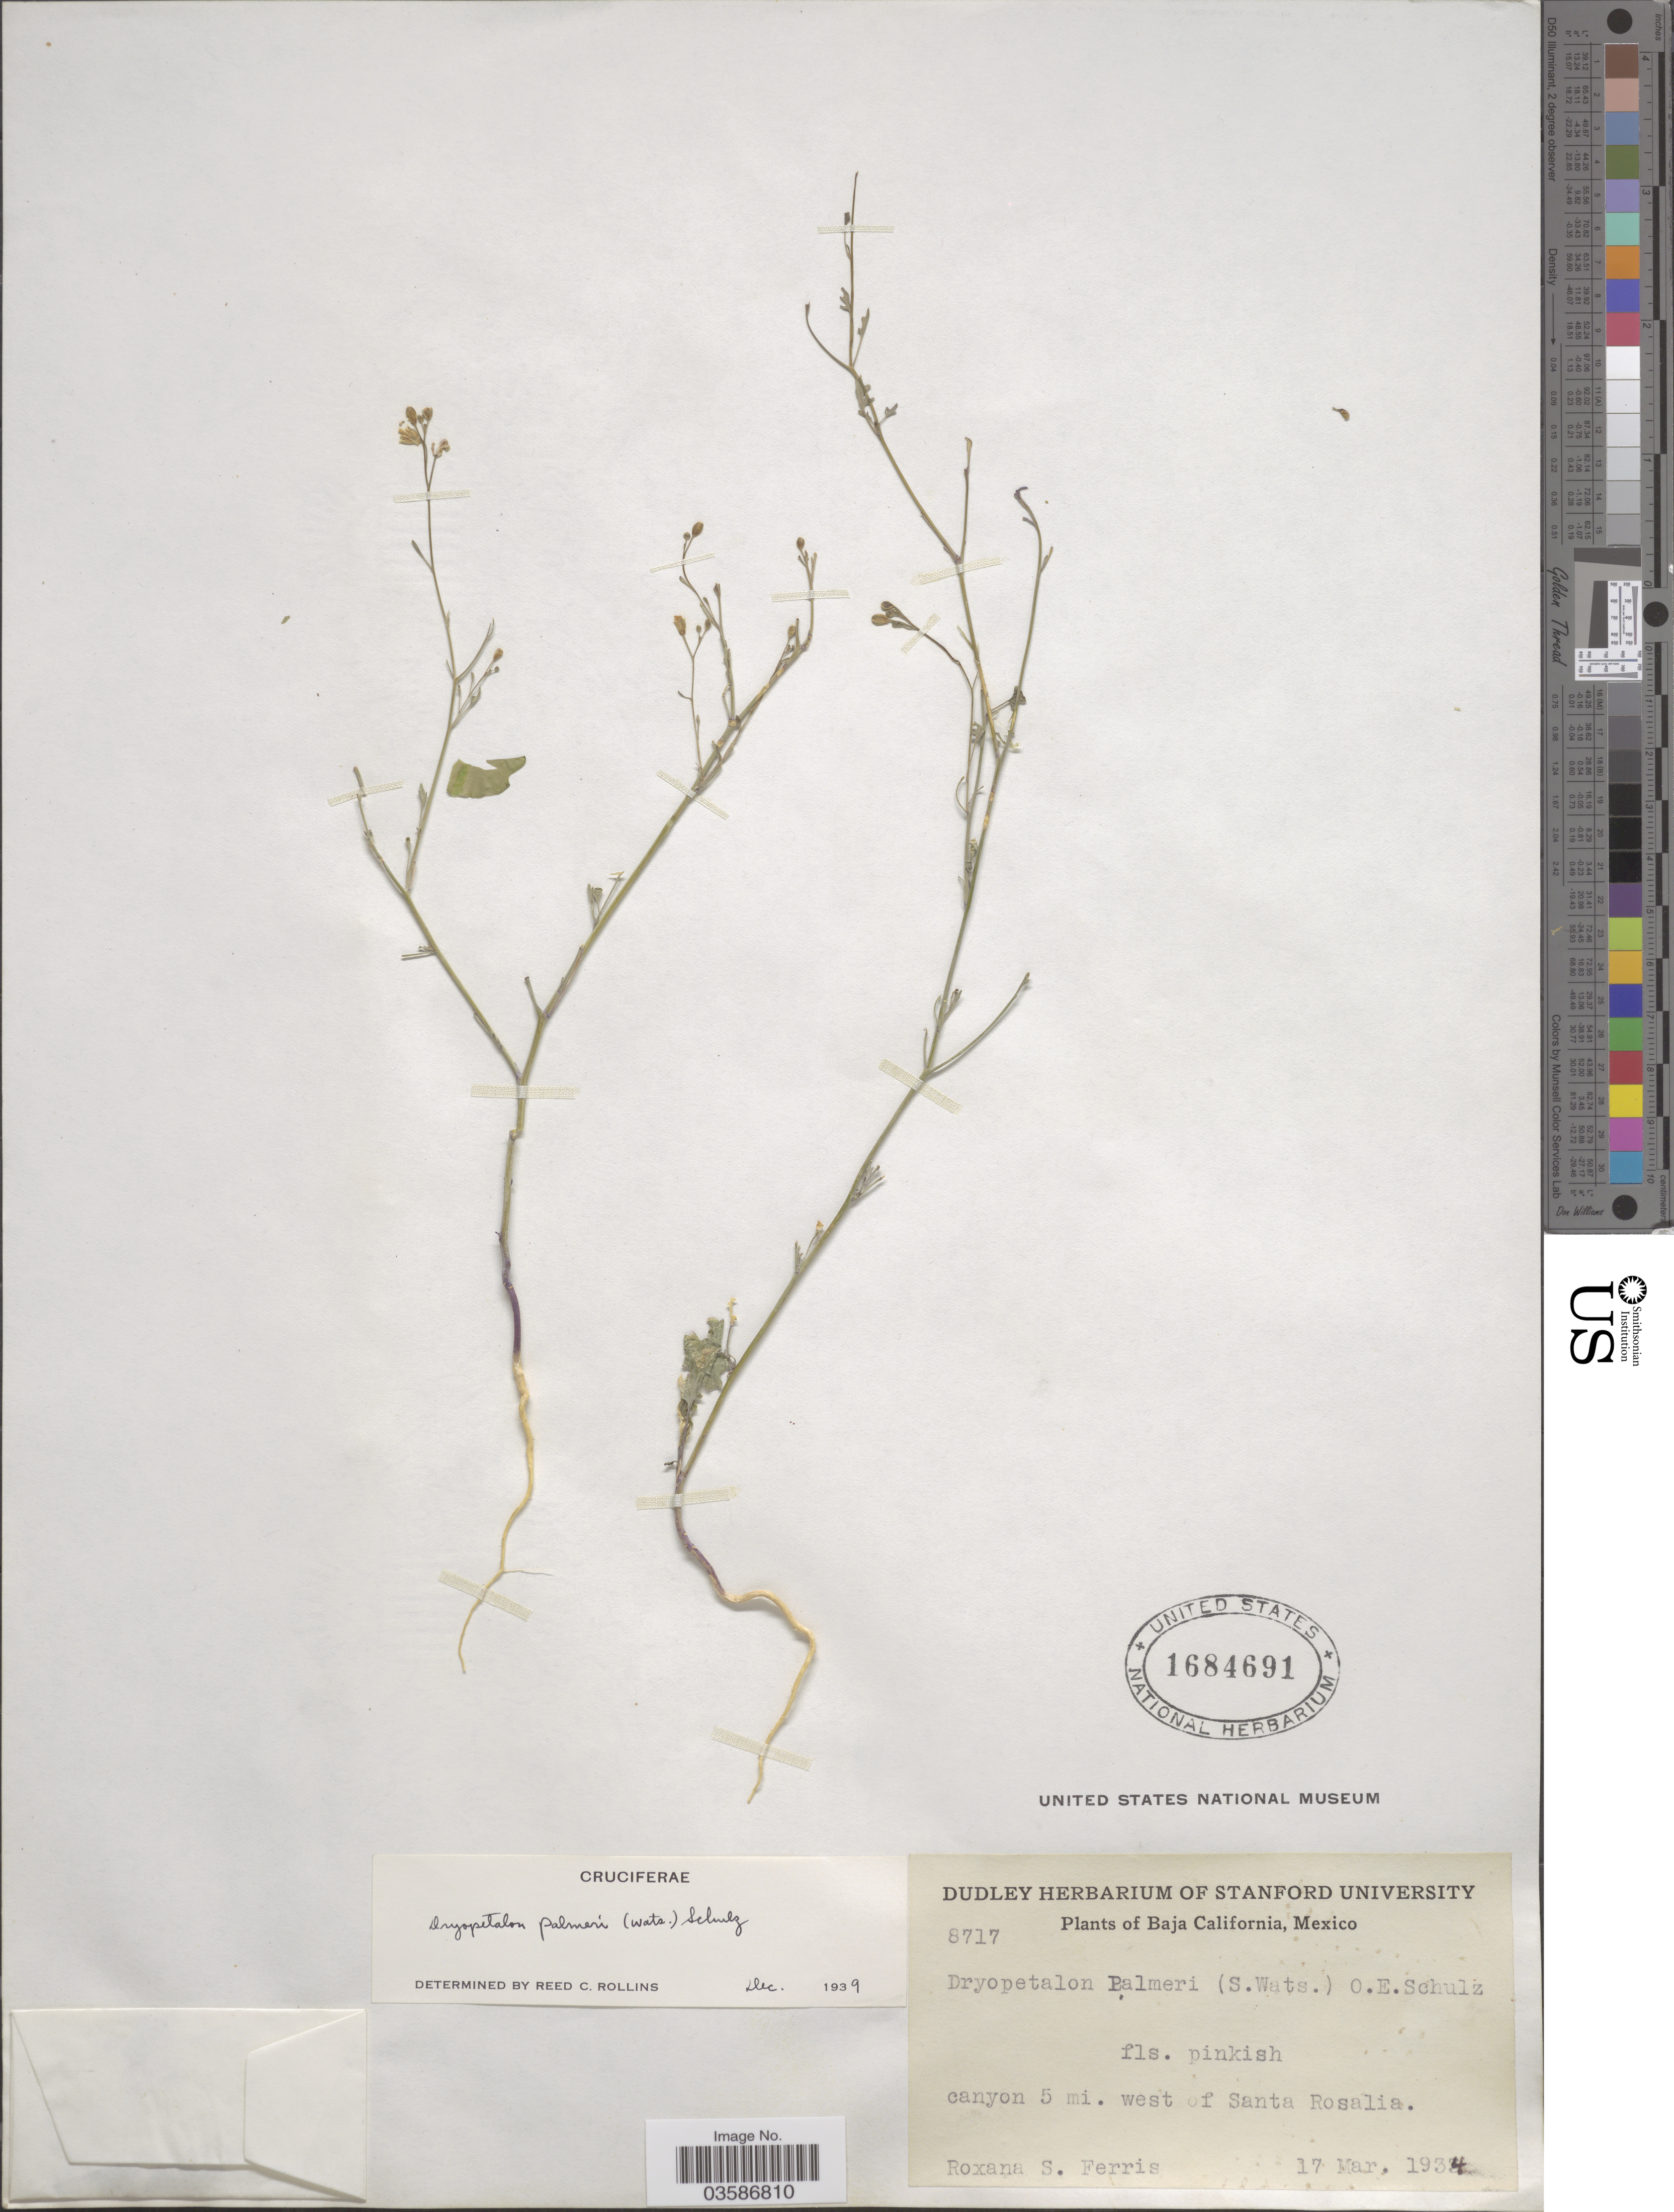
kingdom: Plantae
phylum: Tracheophyta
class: Magnoliopsida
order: Brassicales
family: Brassicaceae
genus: Dryopetalon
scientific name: Dryopetalon palmeri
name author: (S. Watson) O.E. Schulz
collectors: R. S. Ferris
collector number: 8717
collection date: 1934-03-17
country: Mexico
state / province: Baja California Sur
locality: Canyon 5 mi. west of Santa Rosalia.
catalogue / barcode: US 1684691